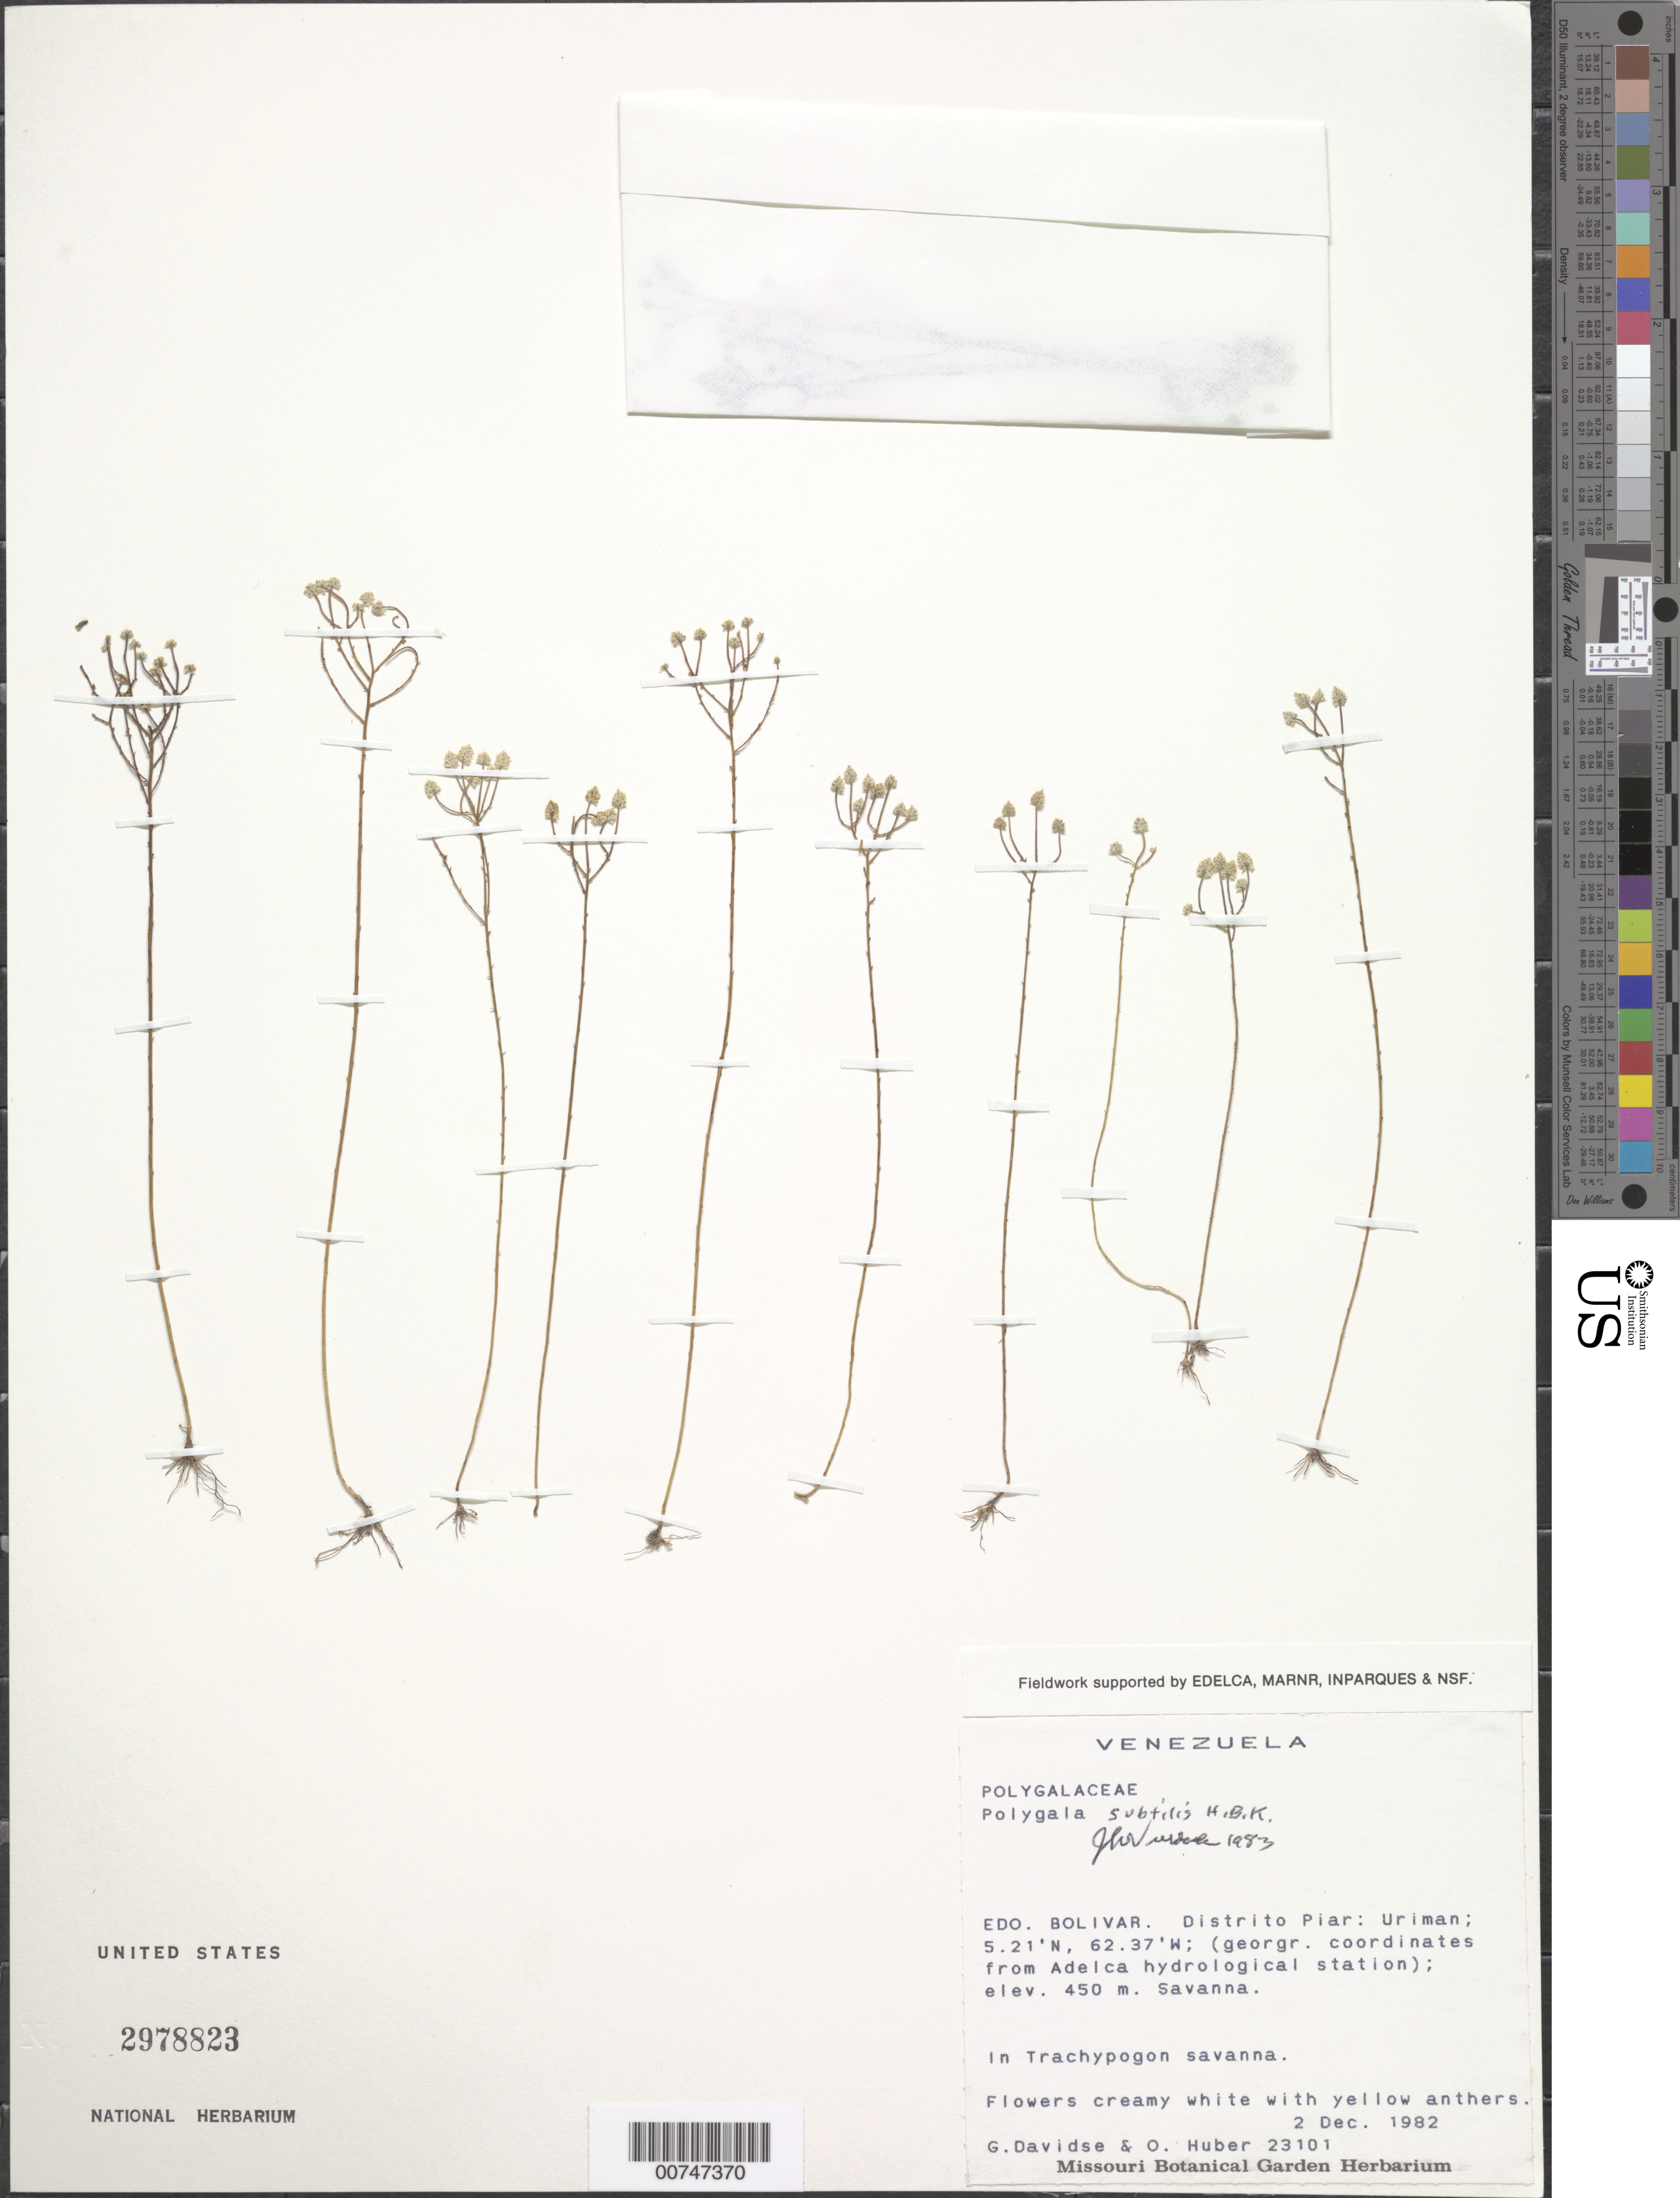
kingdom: Plantae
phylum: Tracheophyta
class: Magnoliopsida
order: Fabales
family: Polygalaceae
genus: Polygala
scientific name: Polygala subtilis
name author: Kunth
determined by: Wurdack, John J., (US), US (UNITED STATES)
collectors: G. Davidse & O. Huber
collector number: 23101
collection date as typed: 2-Dec-82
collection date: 1982-12-02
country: Venezuela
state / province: Bolívar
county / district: Piar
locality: Uriman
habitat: Trachypogon savanna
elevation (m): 450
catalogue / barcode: US 2978823